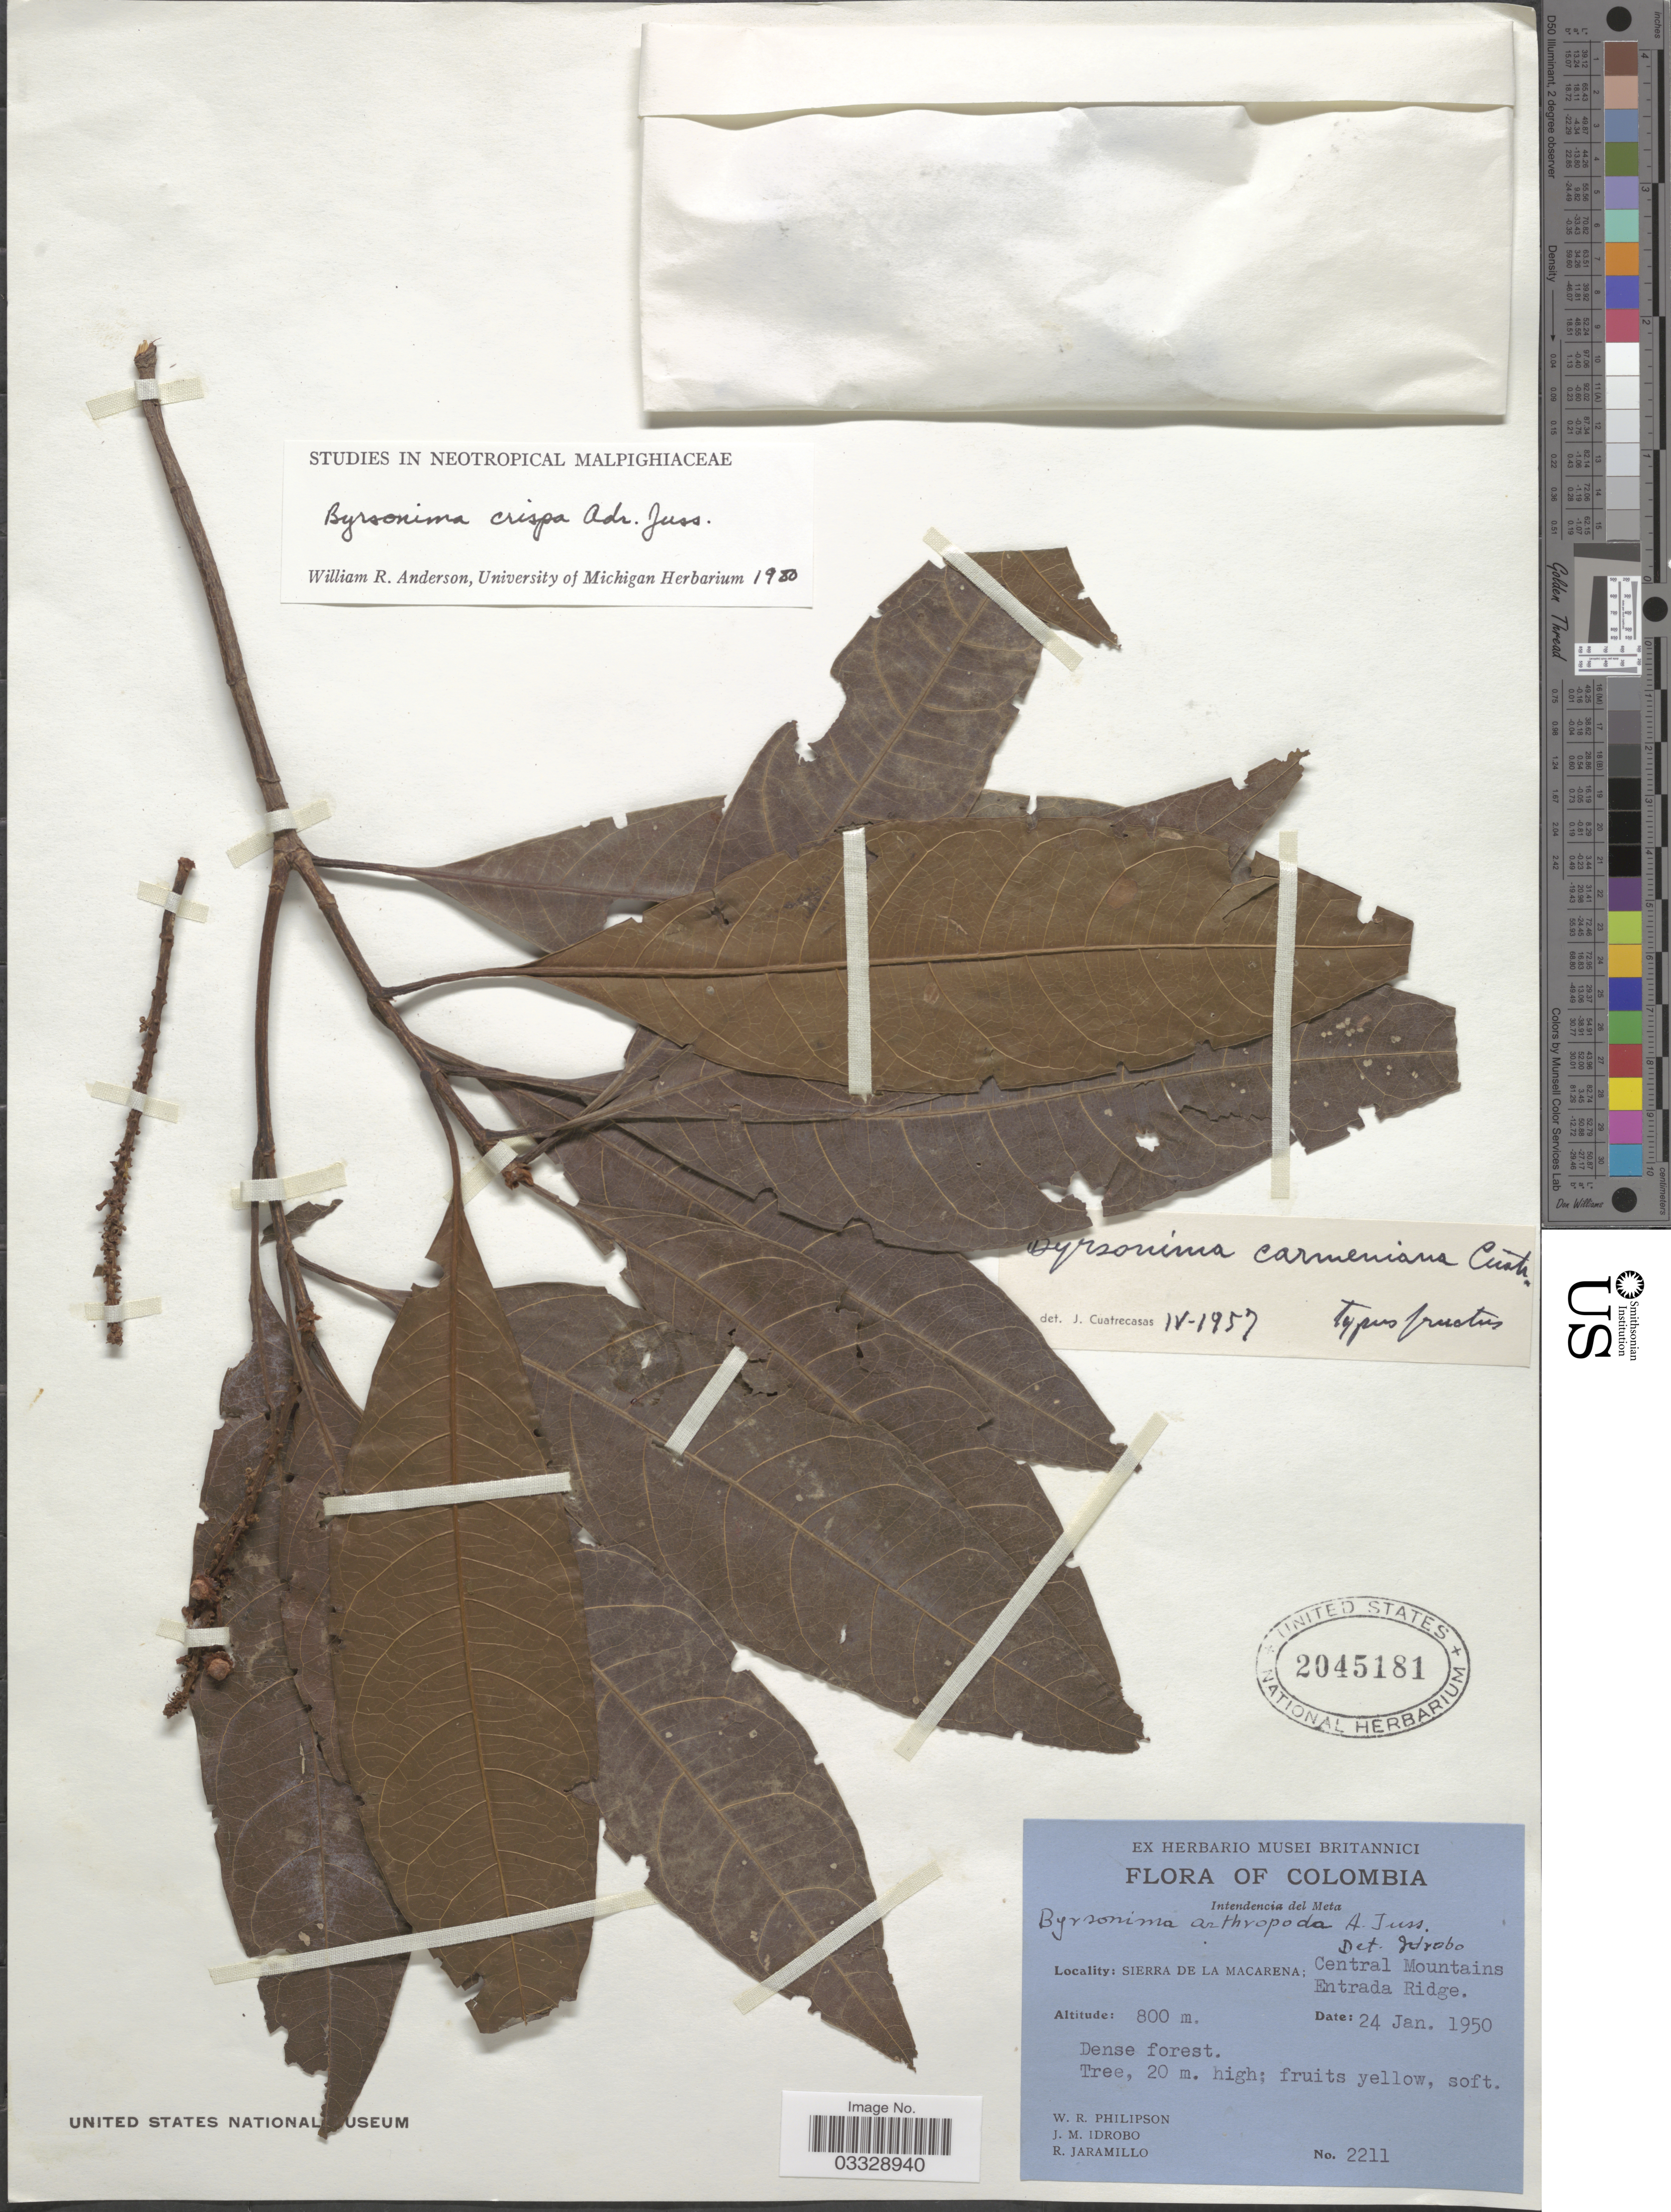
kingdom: Plantae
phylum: Tracheophyta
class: Magnoliopsida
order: Malpighiales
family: Malpighiaceae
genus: Byrsonima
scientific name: Byrsonima crispa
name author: A. Juss.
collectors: W. R. Philipson, J. M. Idrobo & R. Jaramillo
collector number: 2211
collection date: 1950-01-24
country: Colombia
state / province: Meta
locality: Intendencia del Meta. Sierra de La Macarena; Central Mountains Entrada Ridge.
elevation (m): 800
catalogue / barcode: US 2045181